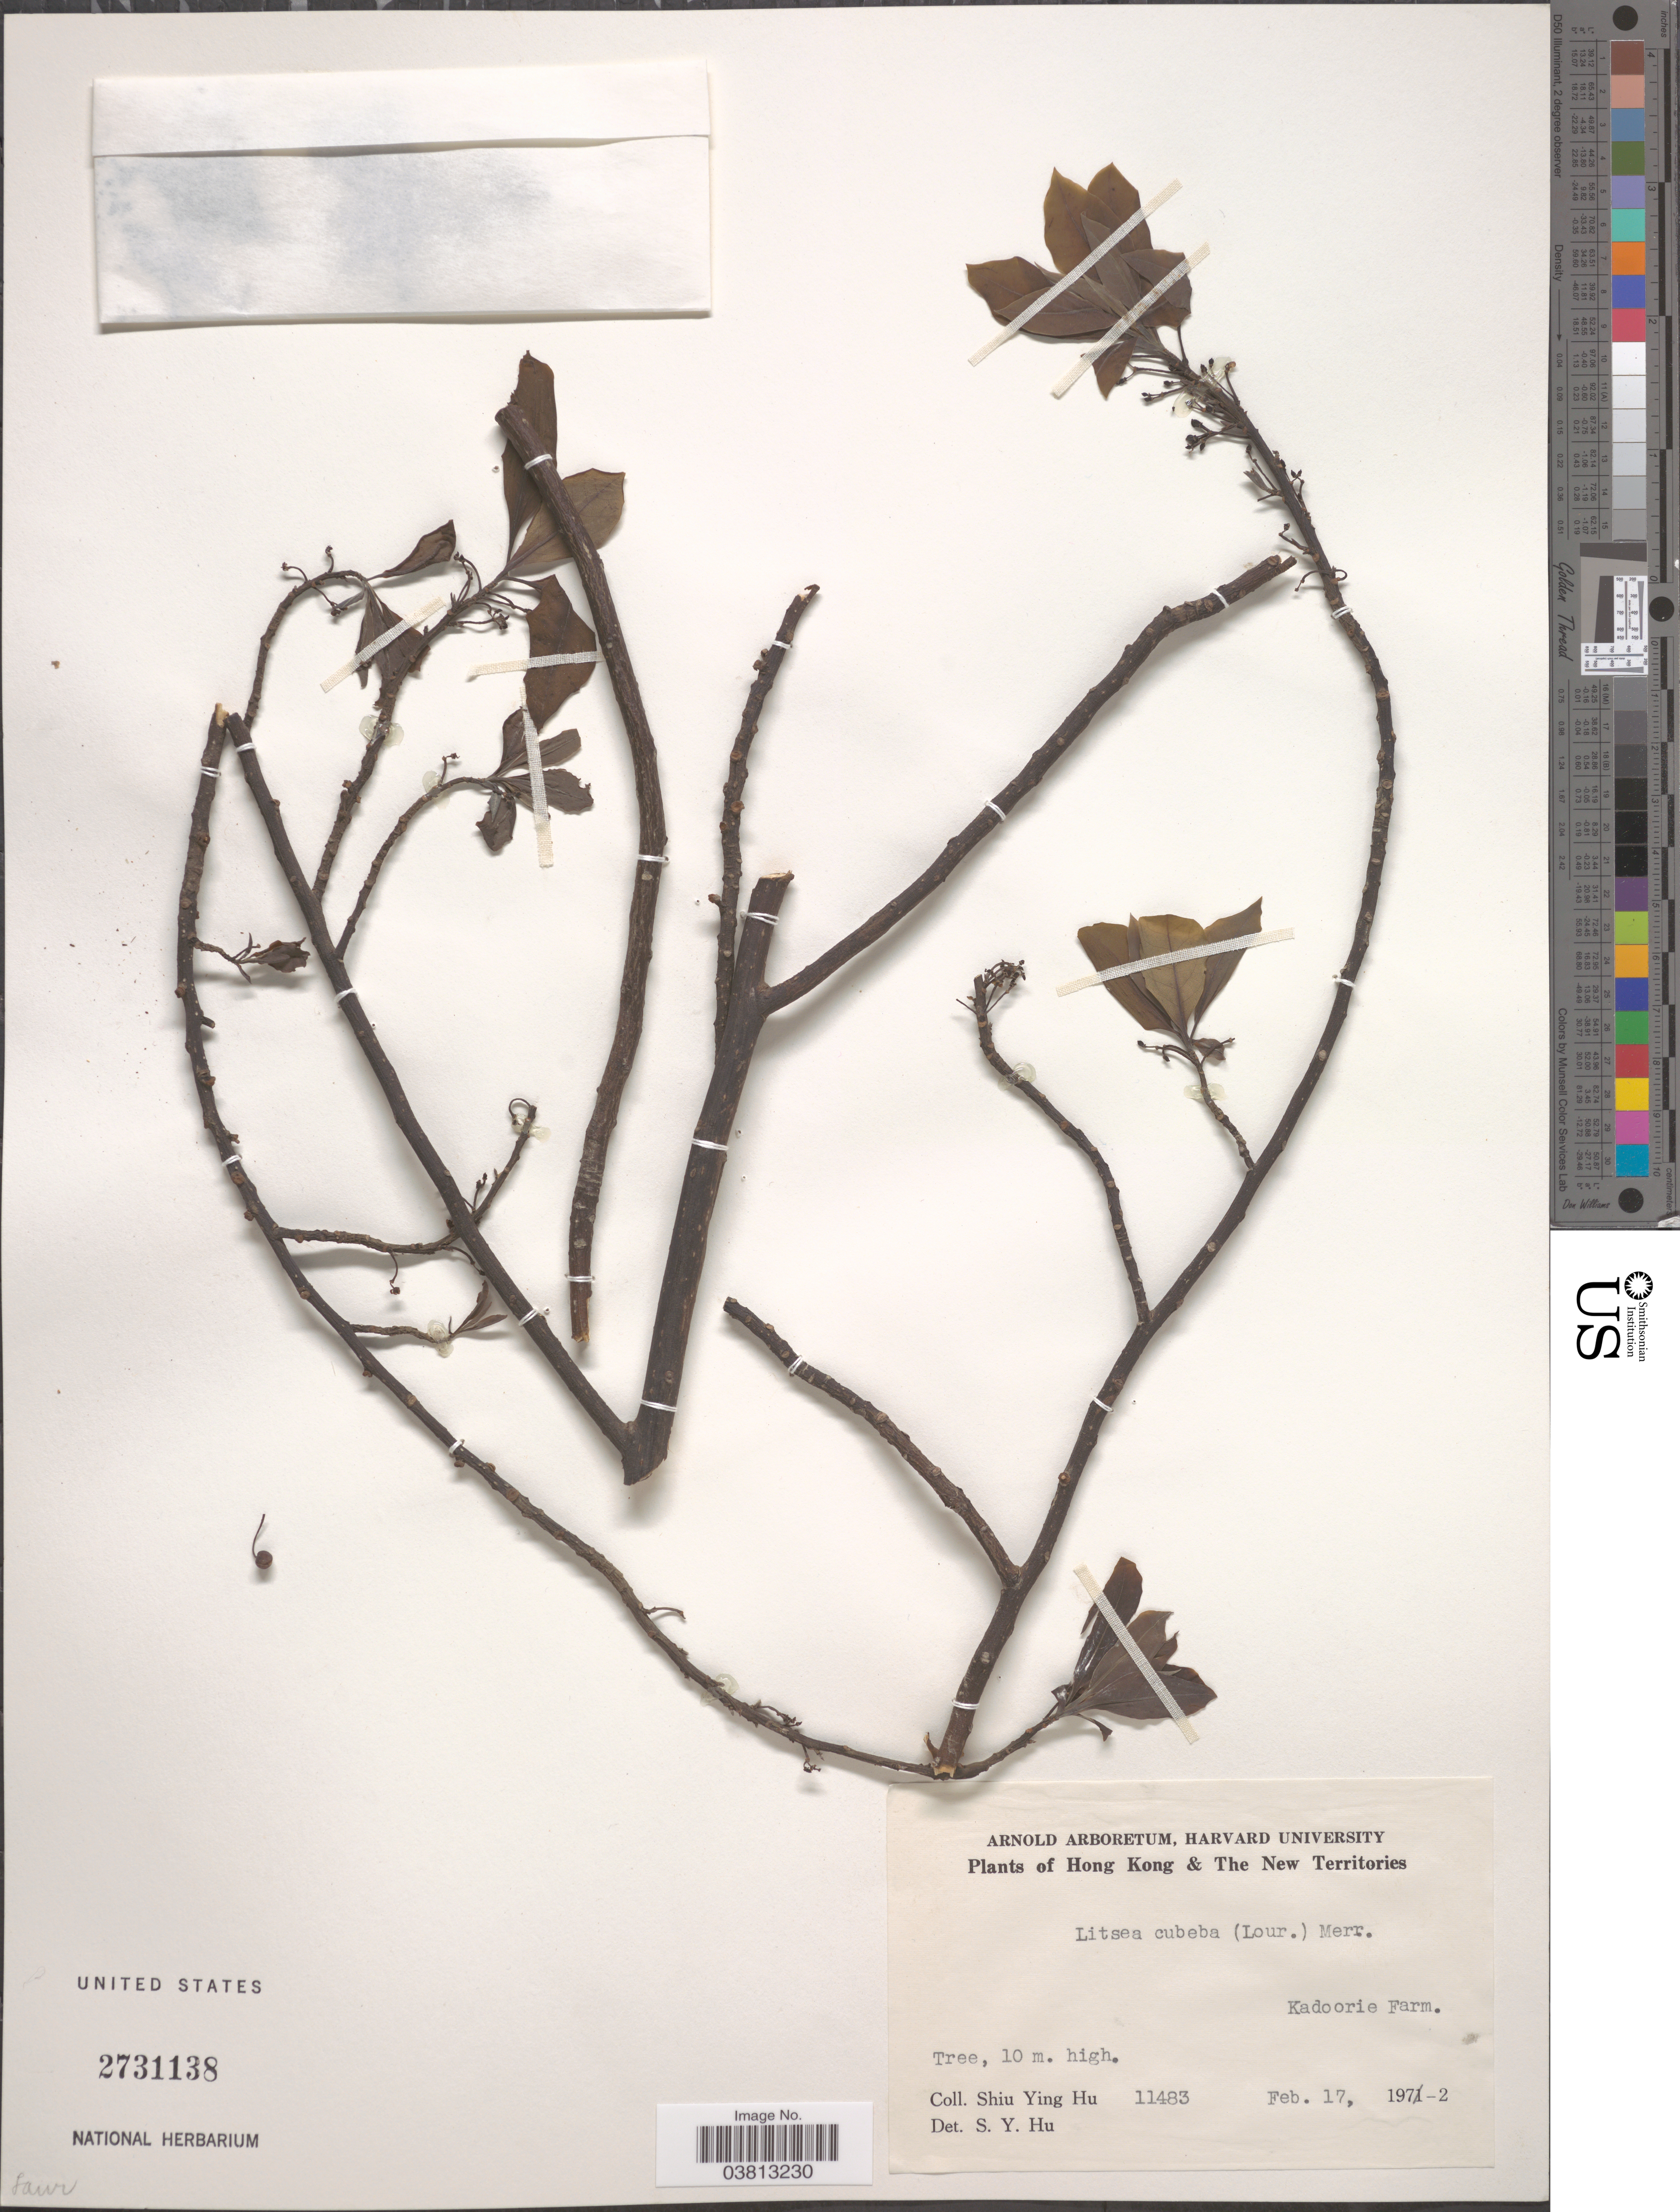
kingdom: Plantae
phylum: Tracheophyta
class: Magnoliopsida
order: Laurales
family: Lauraceae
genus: Litsea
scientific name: Litsea cubeba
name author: (Lour.) Pers.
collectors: S. Y. Hu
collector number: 11483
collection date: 1972-02-17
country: China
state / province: Hong Kong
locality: The New Territories. Kadoorie Farm.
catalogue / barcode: US 2731138